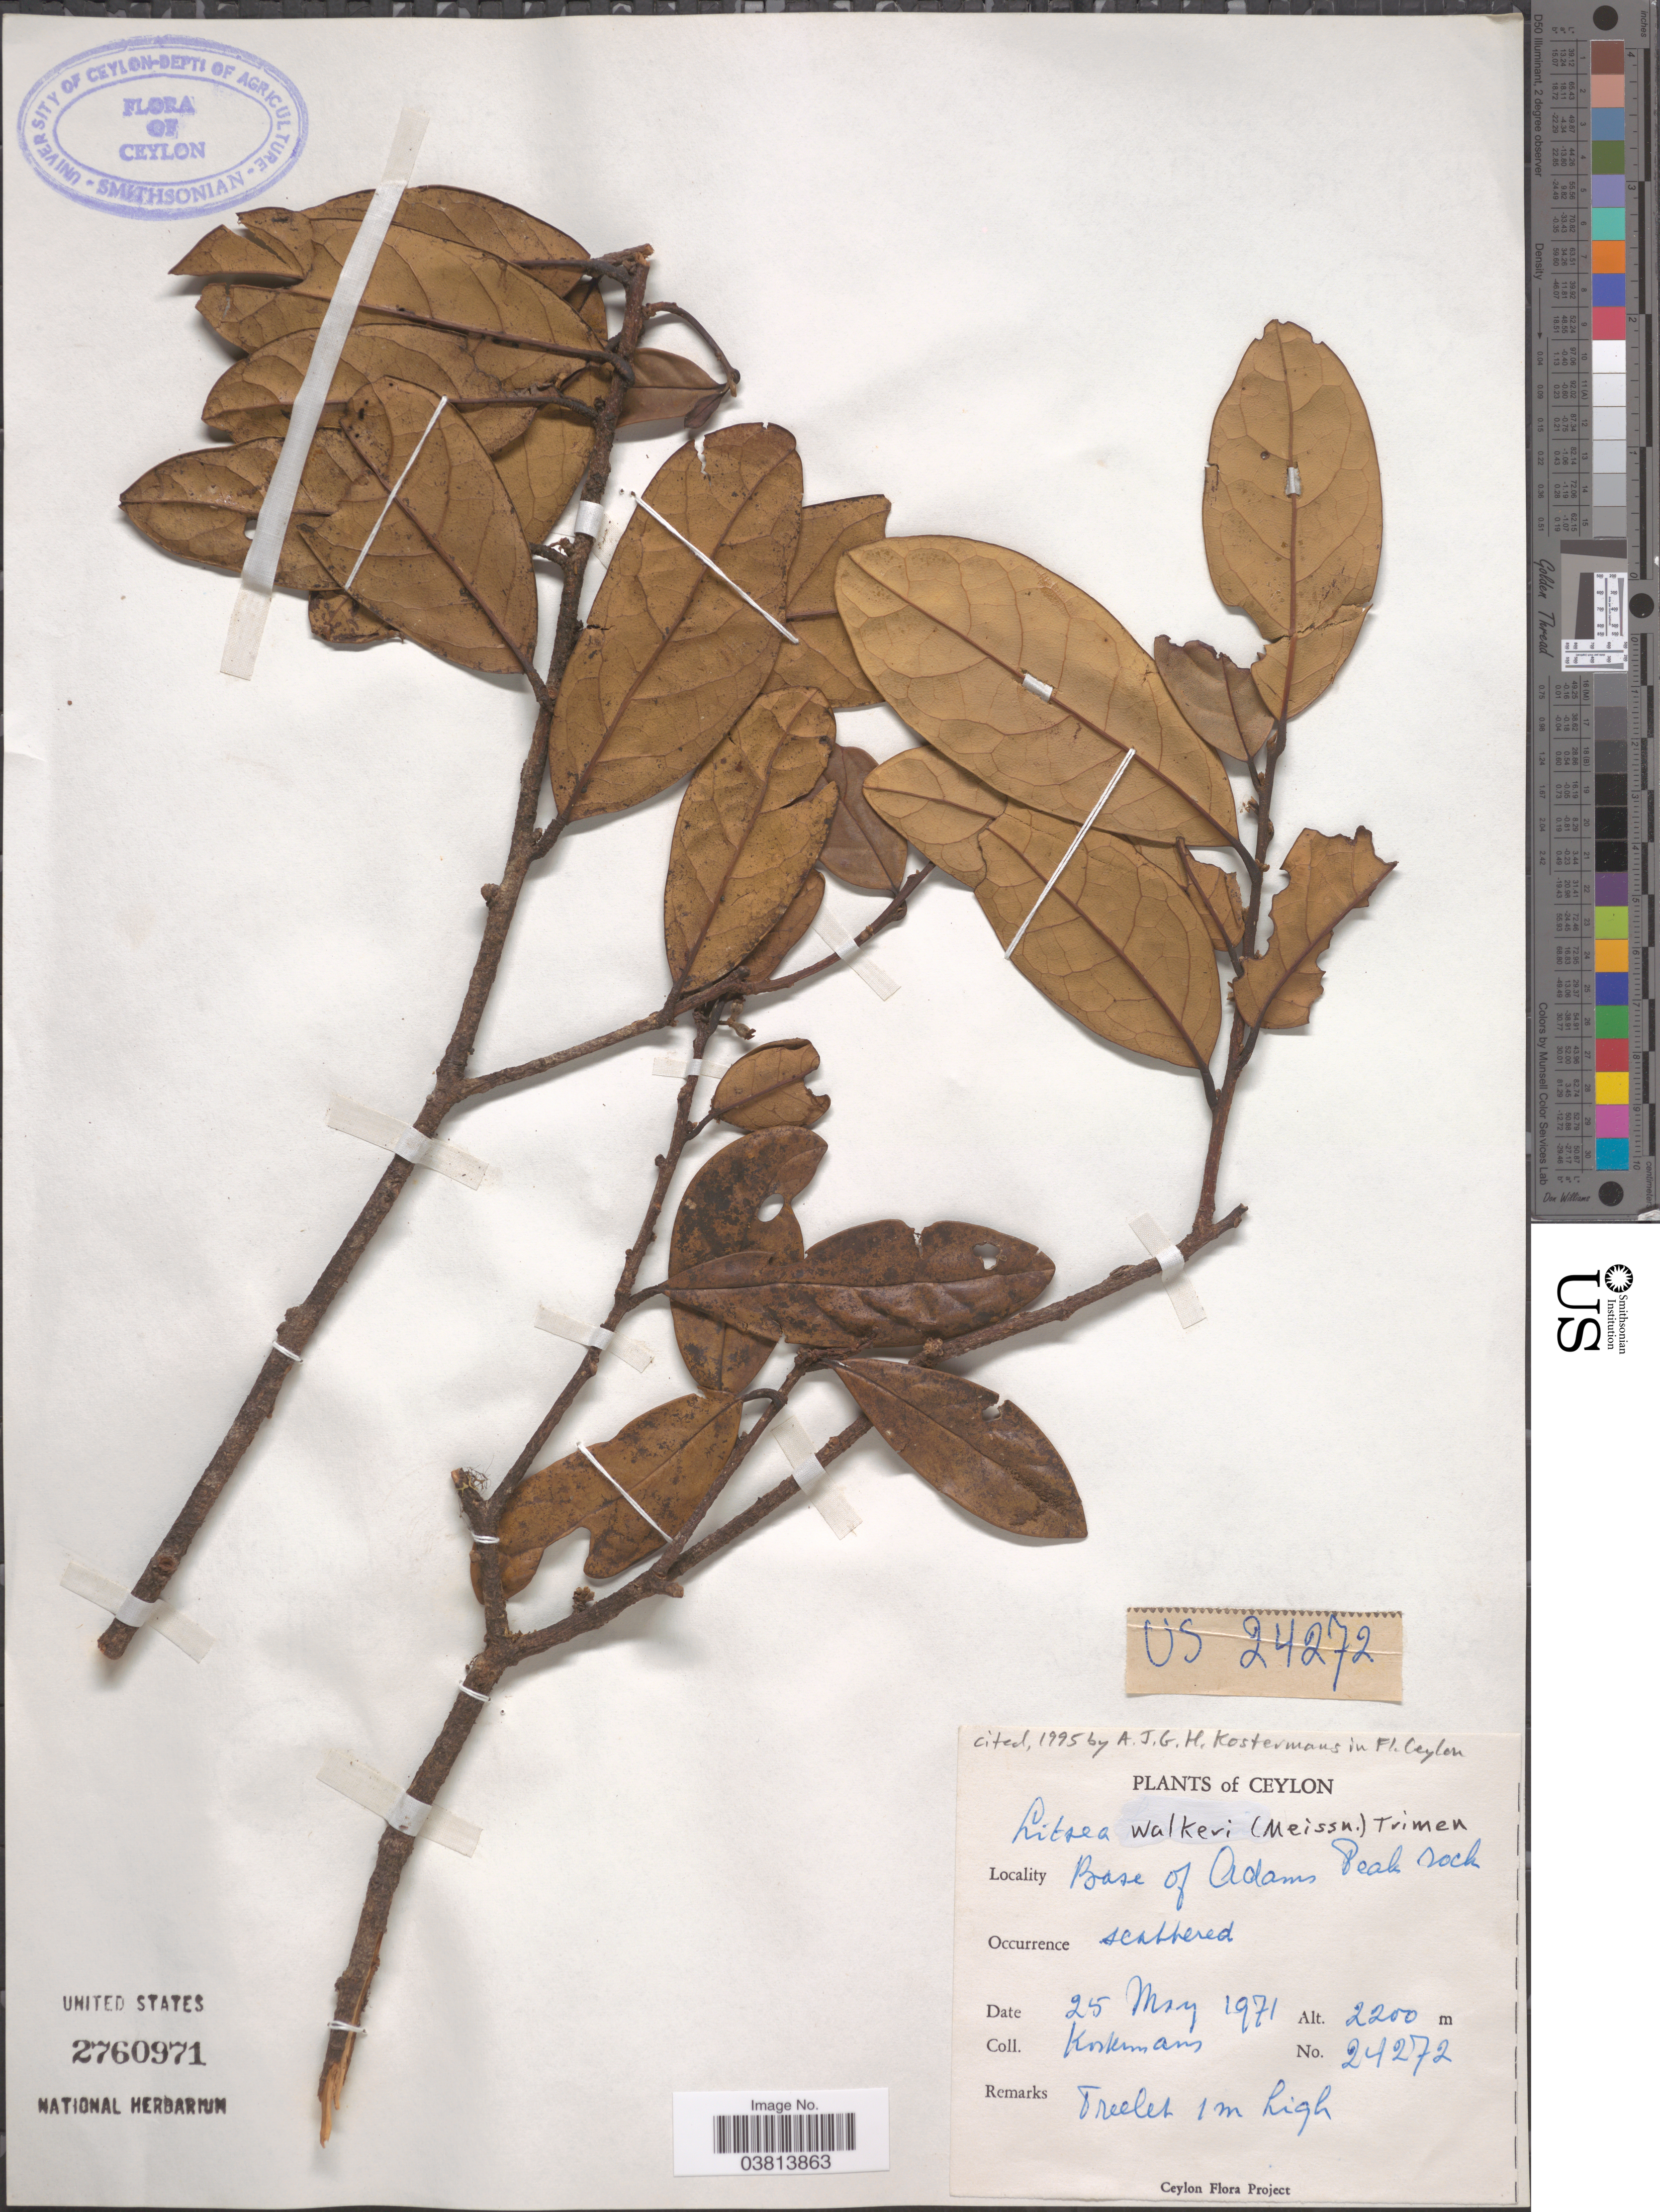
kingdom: Plantae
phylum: Tracheophyta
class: Magnoliopsida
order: Laurales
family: Lauraceae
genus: Litsea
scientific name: Litsea walkeri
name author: (Meisn.) Trimen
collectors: Kostermans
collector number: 24272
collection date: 1971-05-25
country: Sri Lanka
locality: Ceylon. Base of Adams Peak rock.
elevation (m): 2200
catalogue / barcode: US 2760971